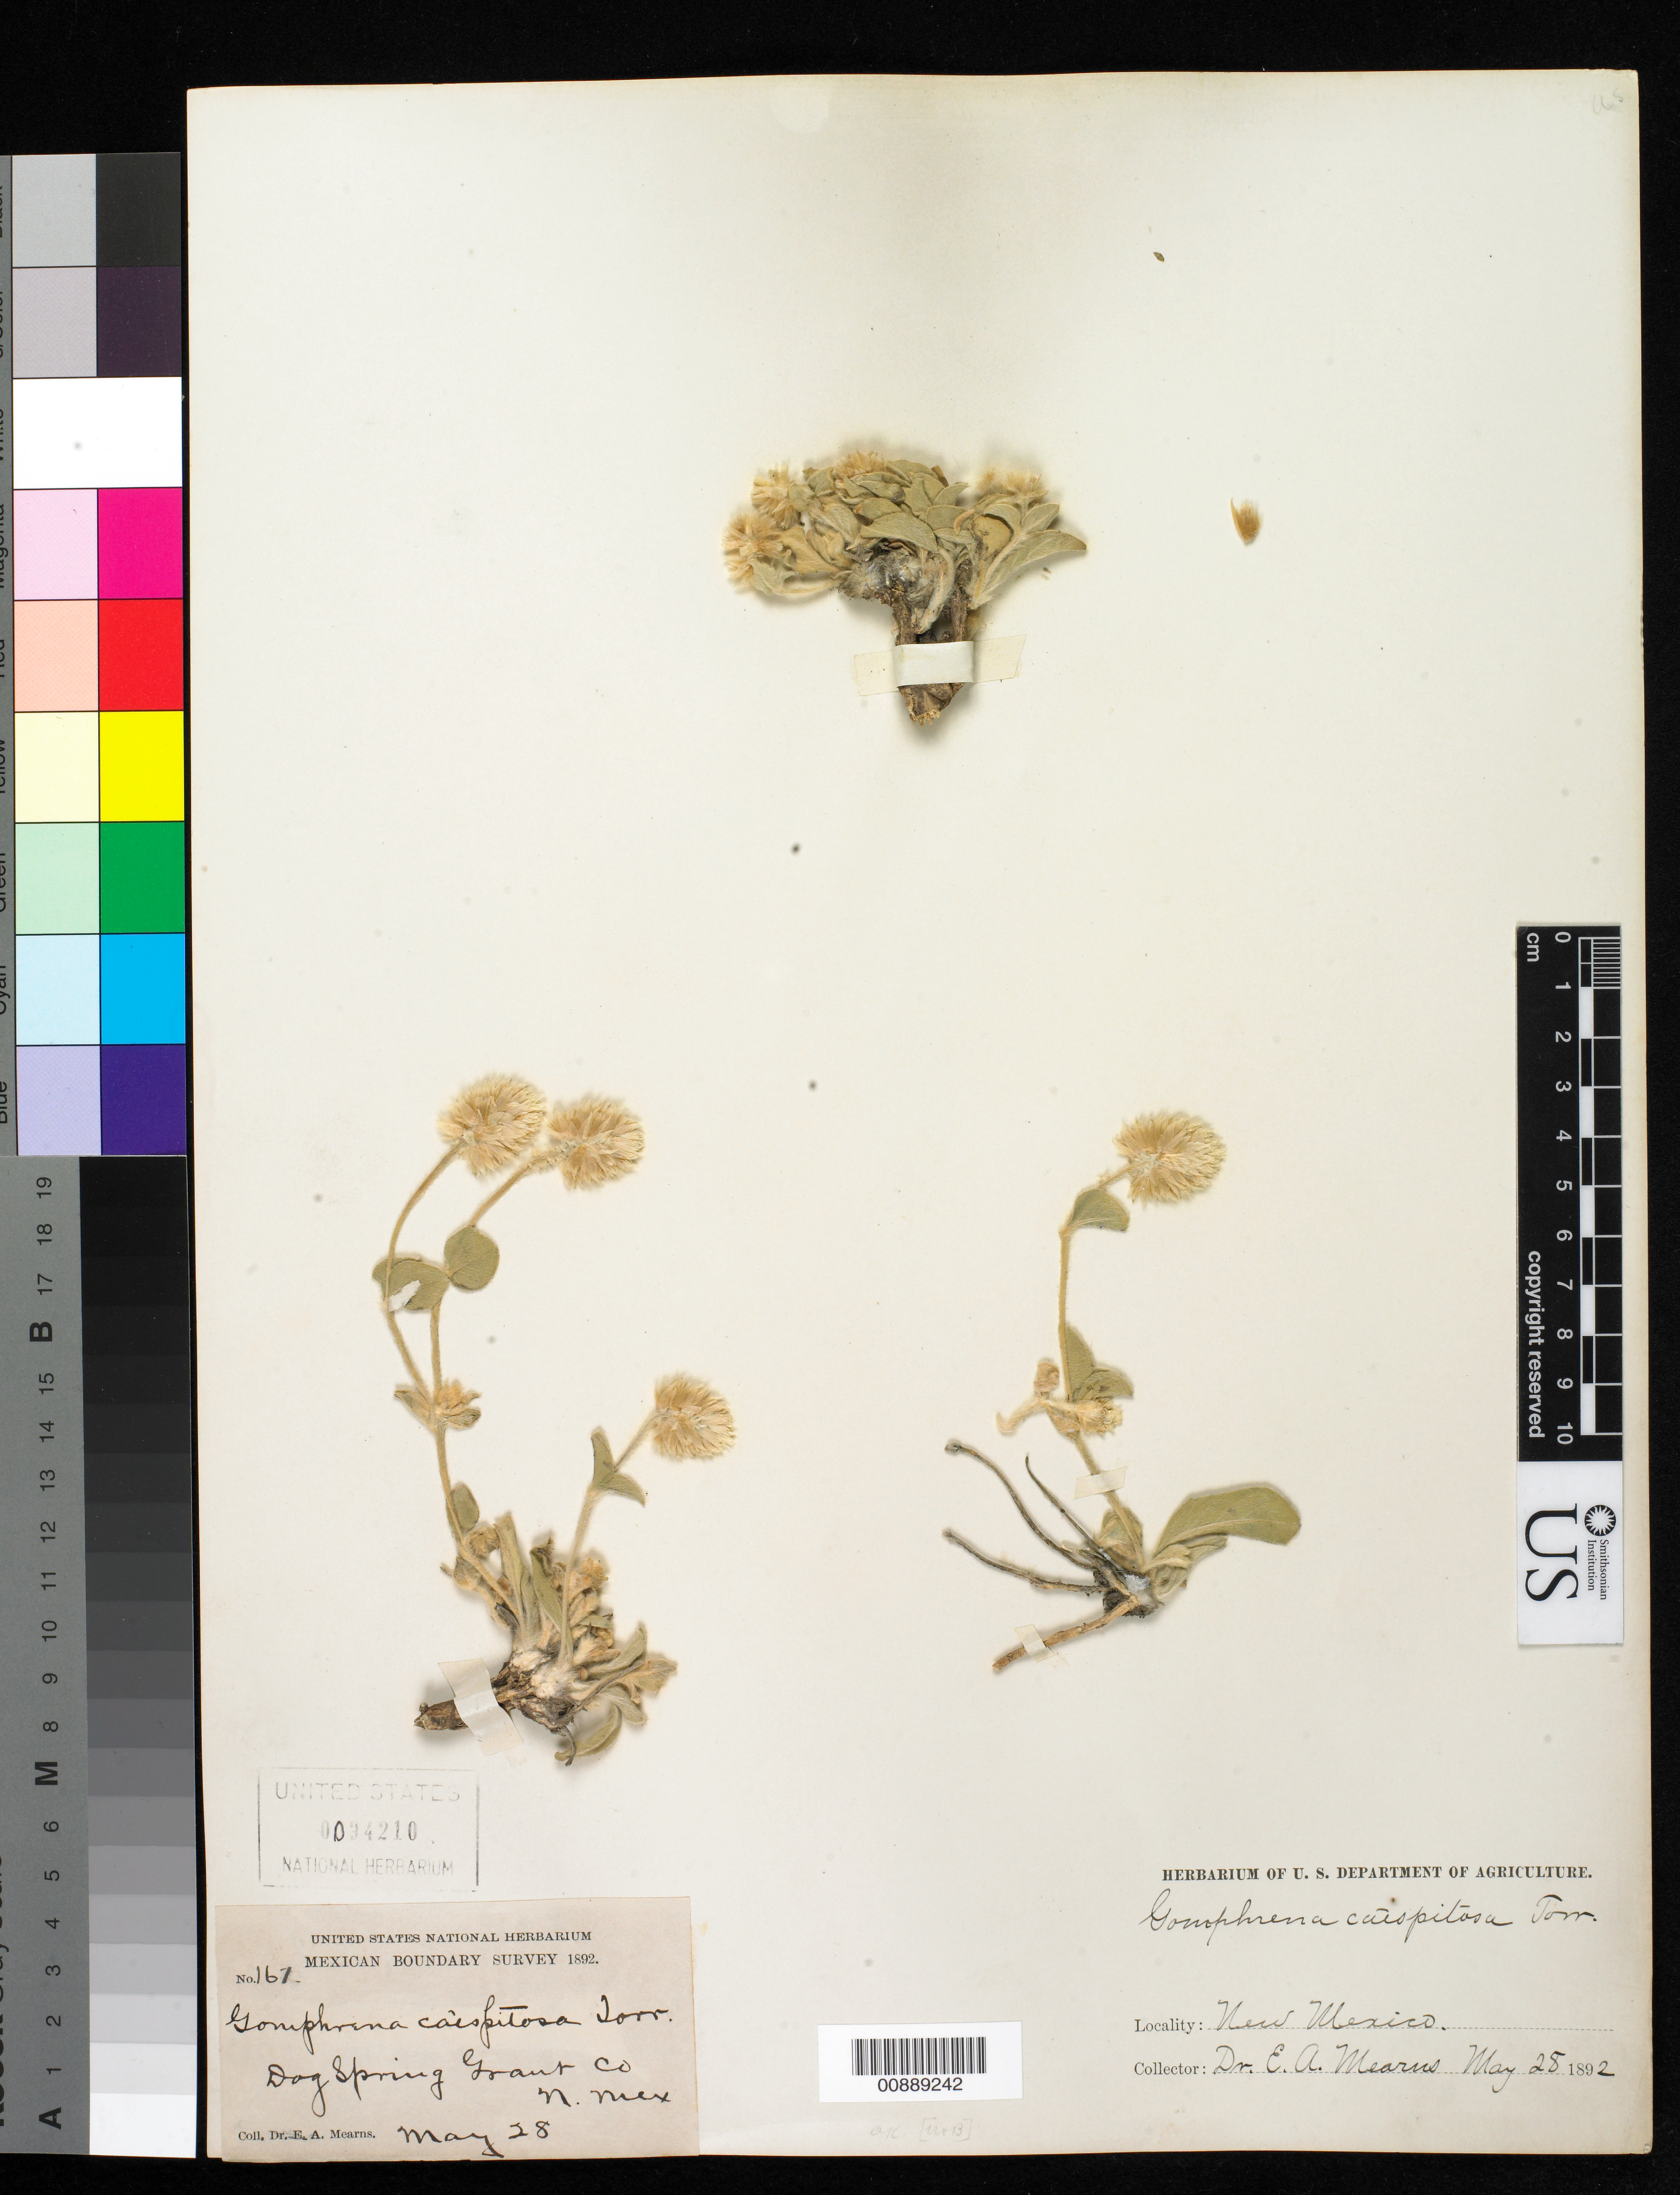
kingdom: Plantae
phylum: Tracheophyta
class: Magnoliopsida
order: Caryophyllales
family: Amaranthaceae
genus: Gomphrena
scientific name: Gomphrena caespitosa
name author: Torr. in Emory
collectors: E. A. Mearns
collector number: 161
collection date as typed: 28 May 1892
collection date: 1892-05-28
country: United States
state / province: New Mexico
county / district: Grant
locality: Dog Spring, Grant County, New Mexico.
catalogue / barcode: US 94210